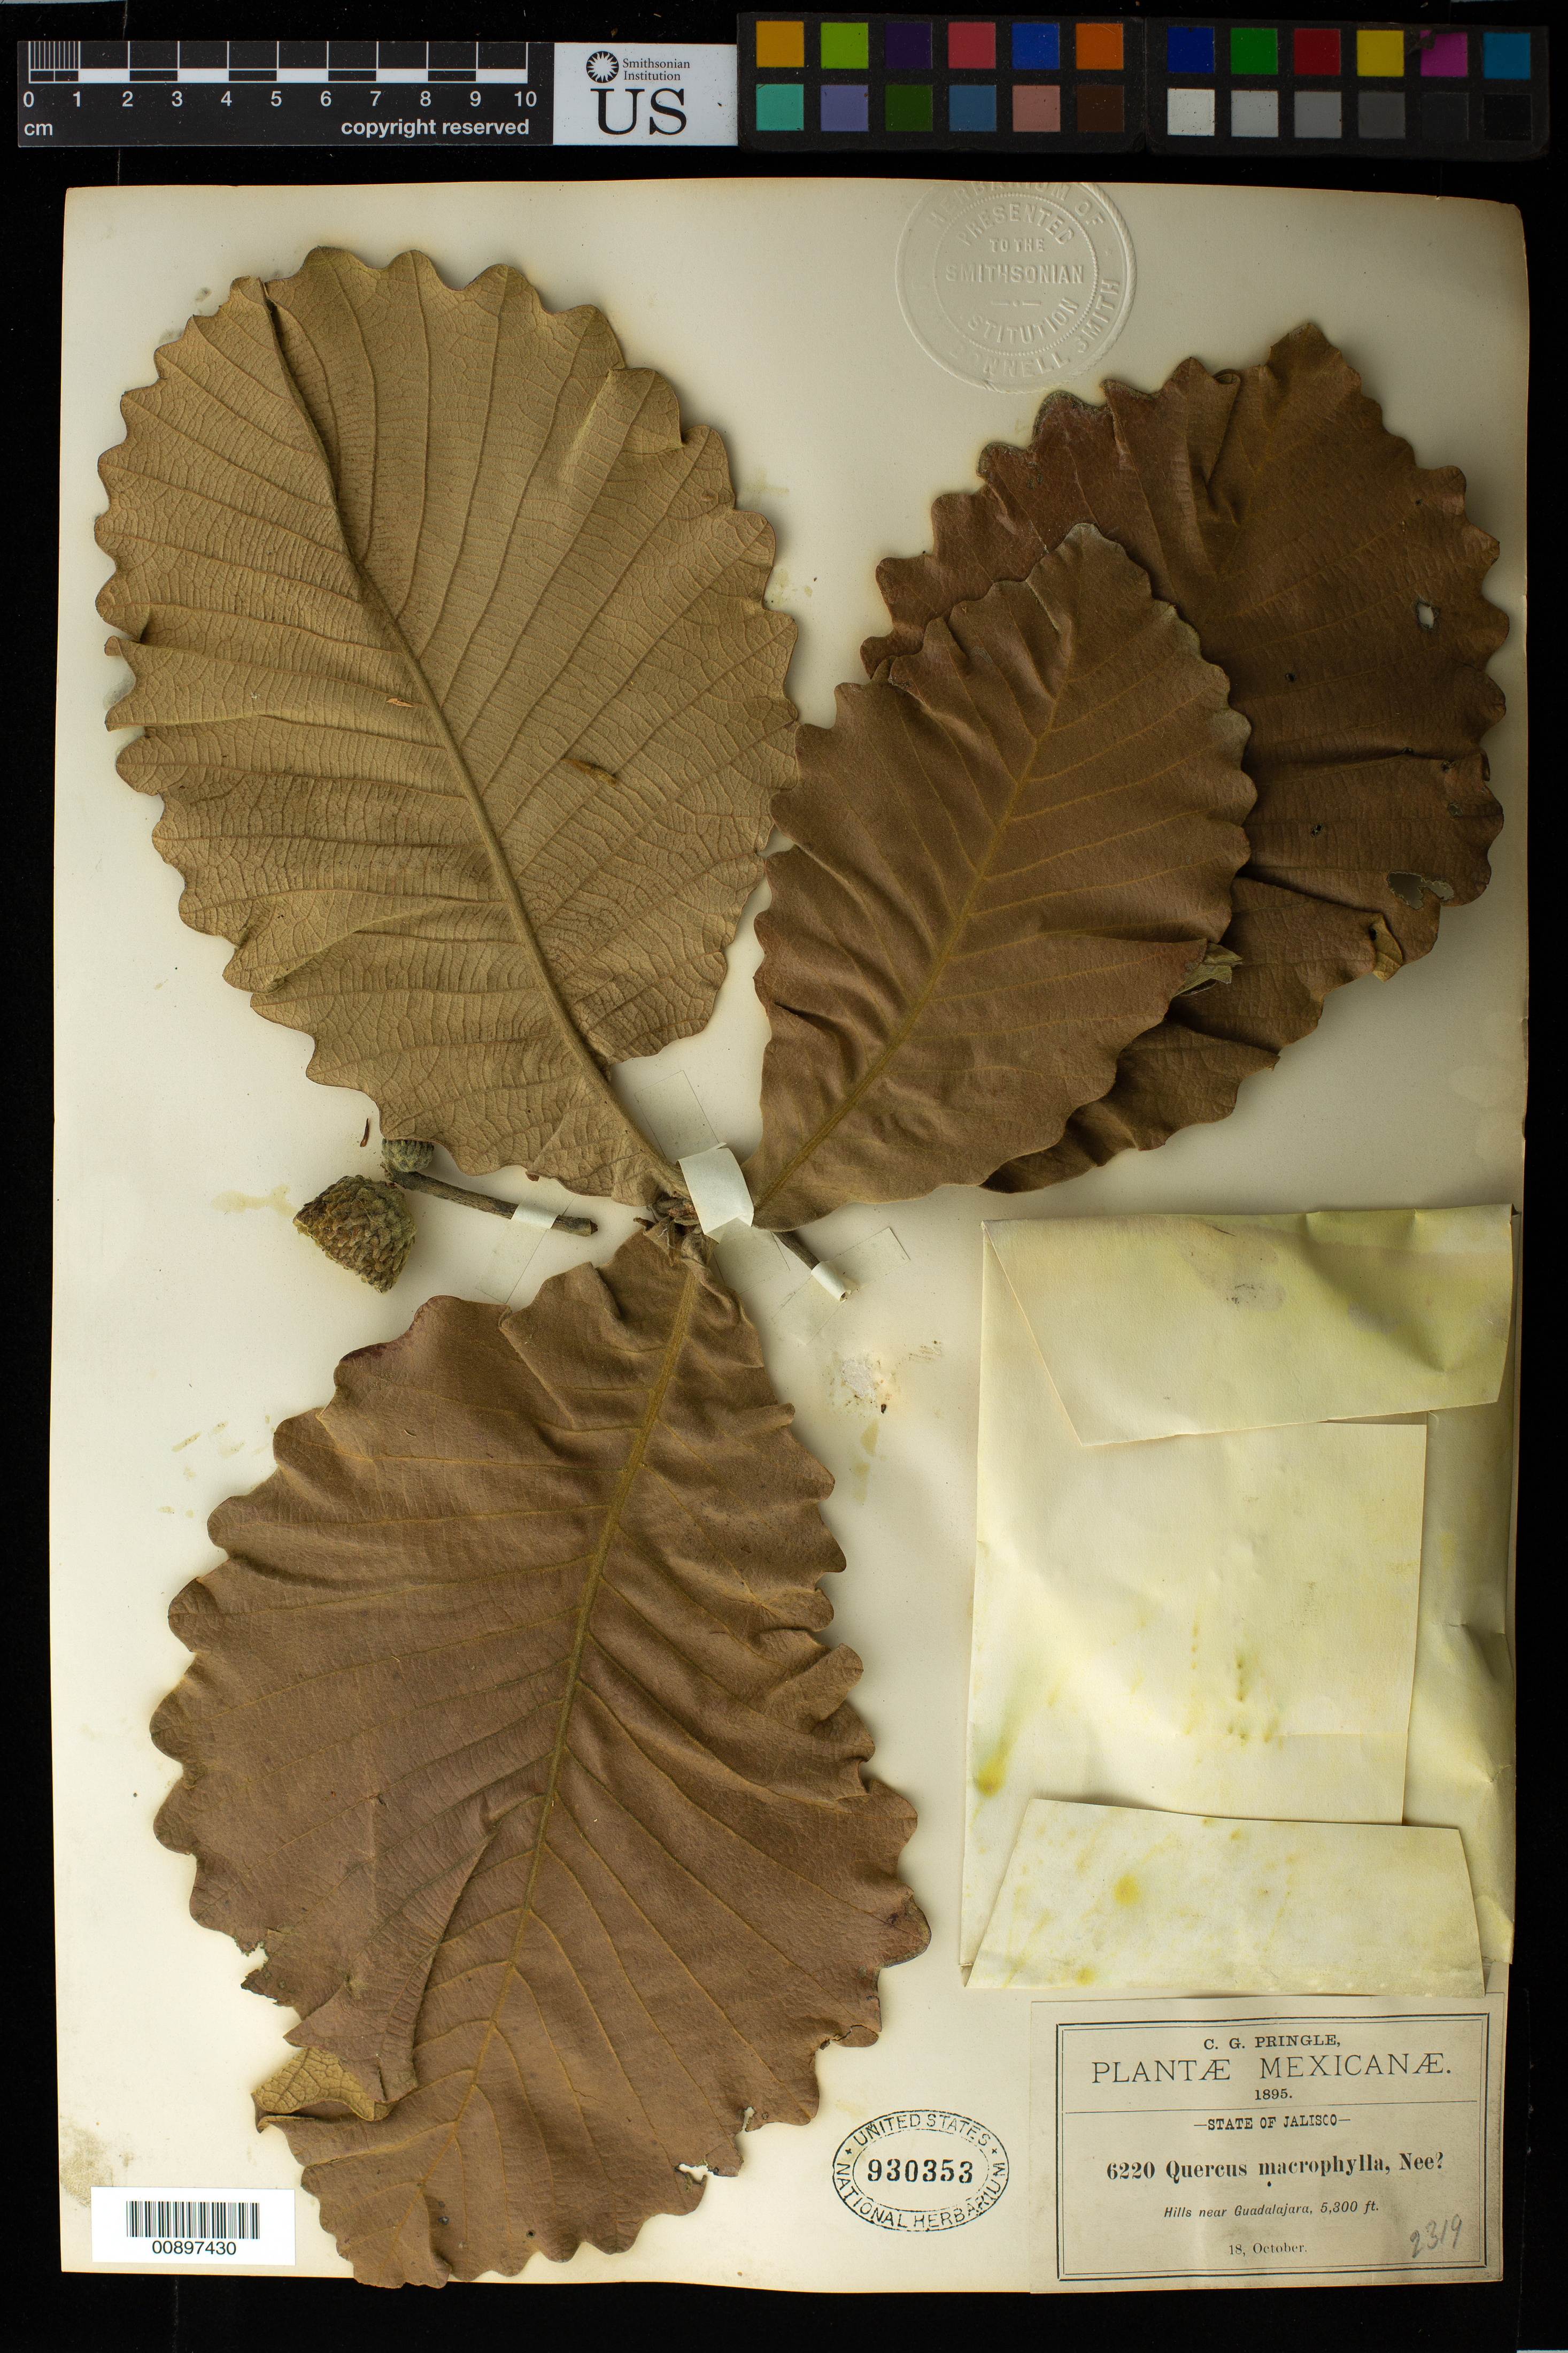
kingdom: Plantae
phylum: Tracheophyta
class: Magnoliopsida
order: Fagales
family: Fagaceae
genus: Quercus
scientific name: Quercus macrophylla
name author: Née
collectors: C. G. Pringle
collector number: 6220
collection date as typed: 18 Oct 1895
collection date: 1895-10-18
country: Mexico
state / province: Jalisco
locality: Near Guadalajara, Jalisco.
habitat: Hills.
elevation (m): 1615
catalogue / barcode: US 930353